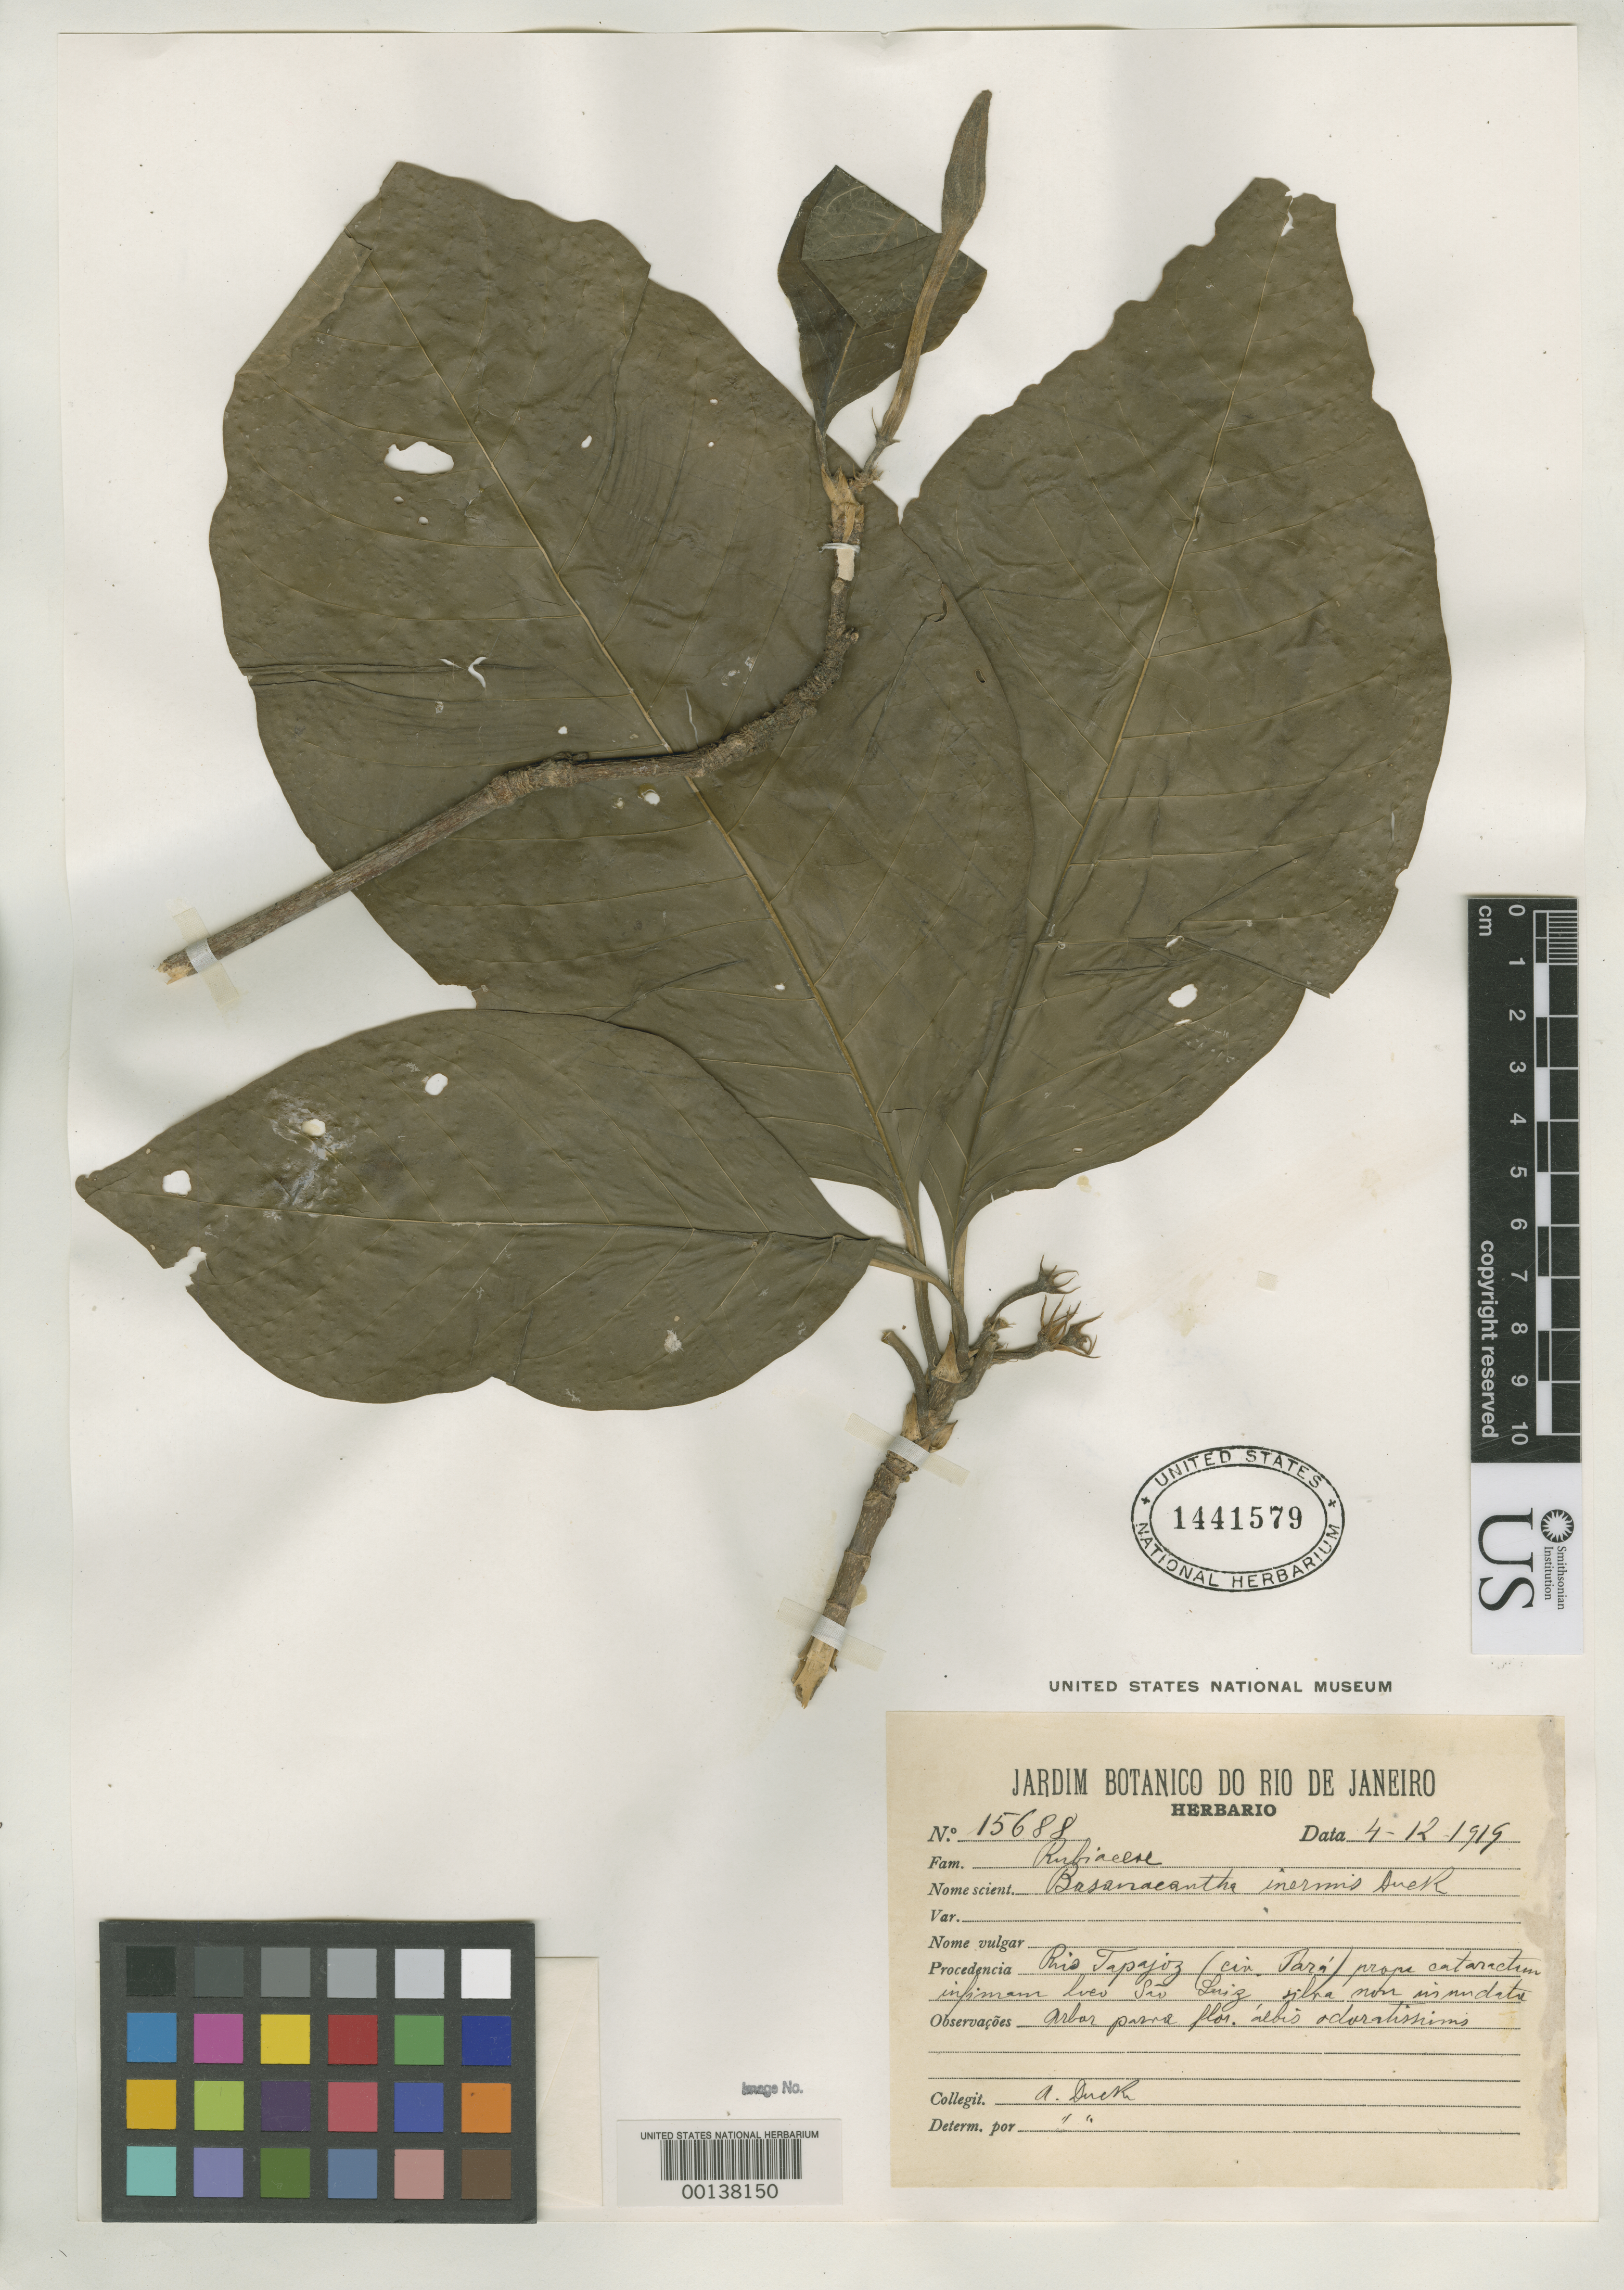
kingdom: Plantae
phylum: Tracheophyta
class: Magnoliopsida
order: Gentianales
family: Rubiaceae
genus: Basanacantha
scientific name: Basanacantha inermis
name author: Ducke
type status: Isotype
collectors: A. Ducke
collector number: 15688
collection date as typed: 04 Dec 1919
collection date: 1919-12-04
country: Brazil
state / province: Pará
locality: Rio Tapajoz.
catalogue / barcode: US 1441579